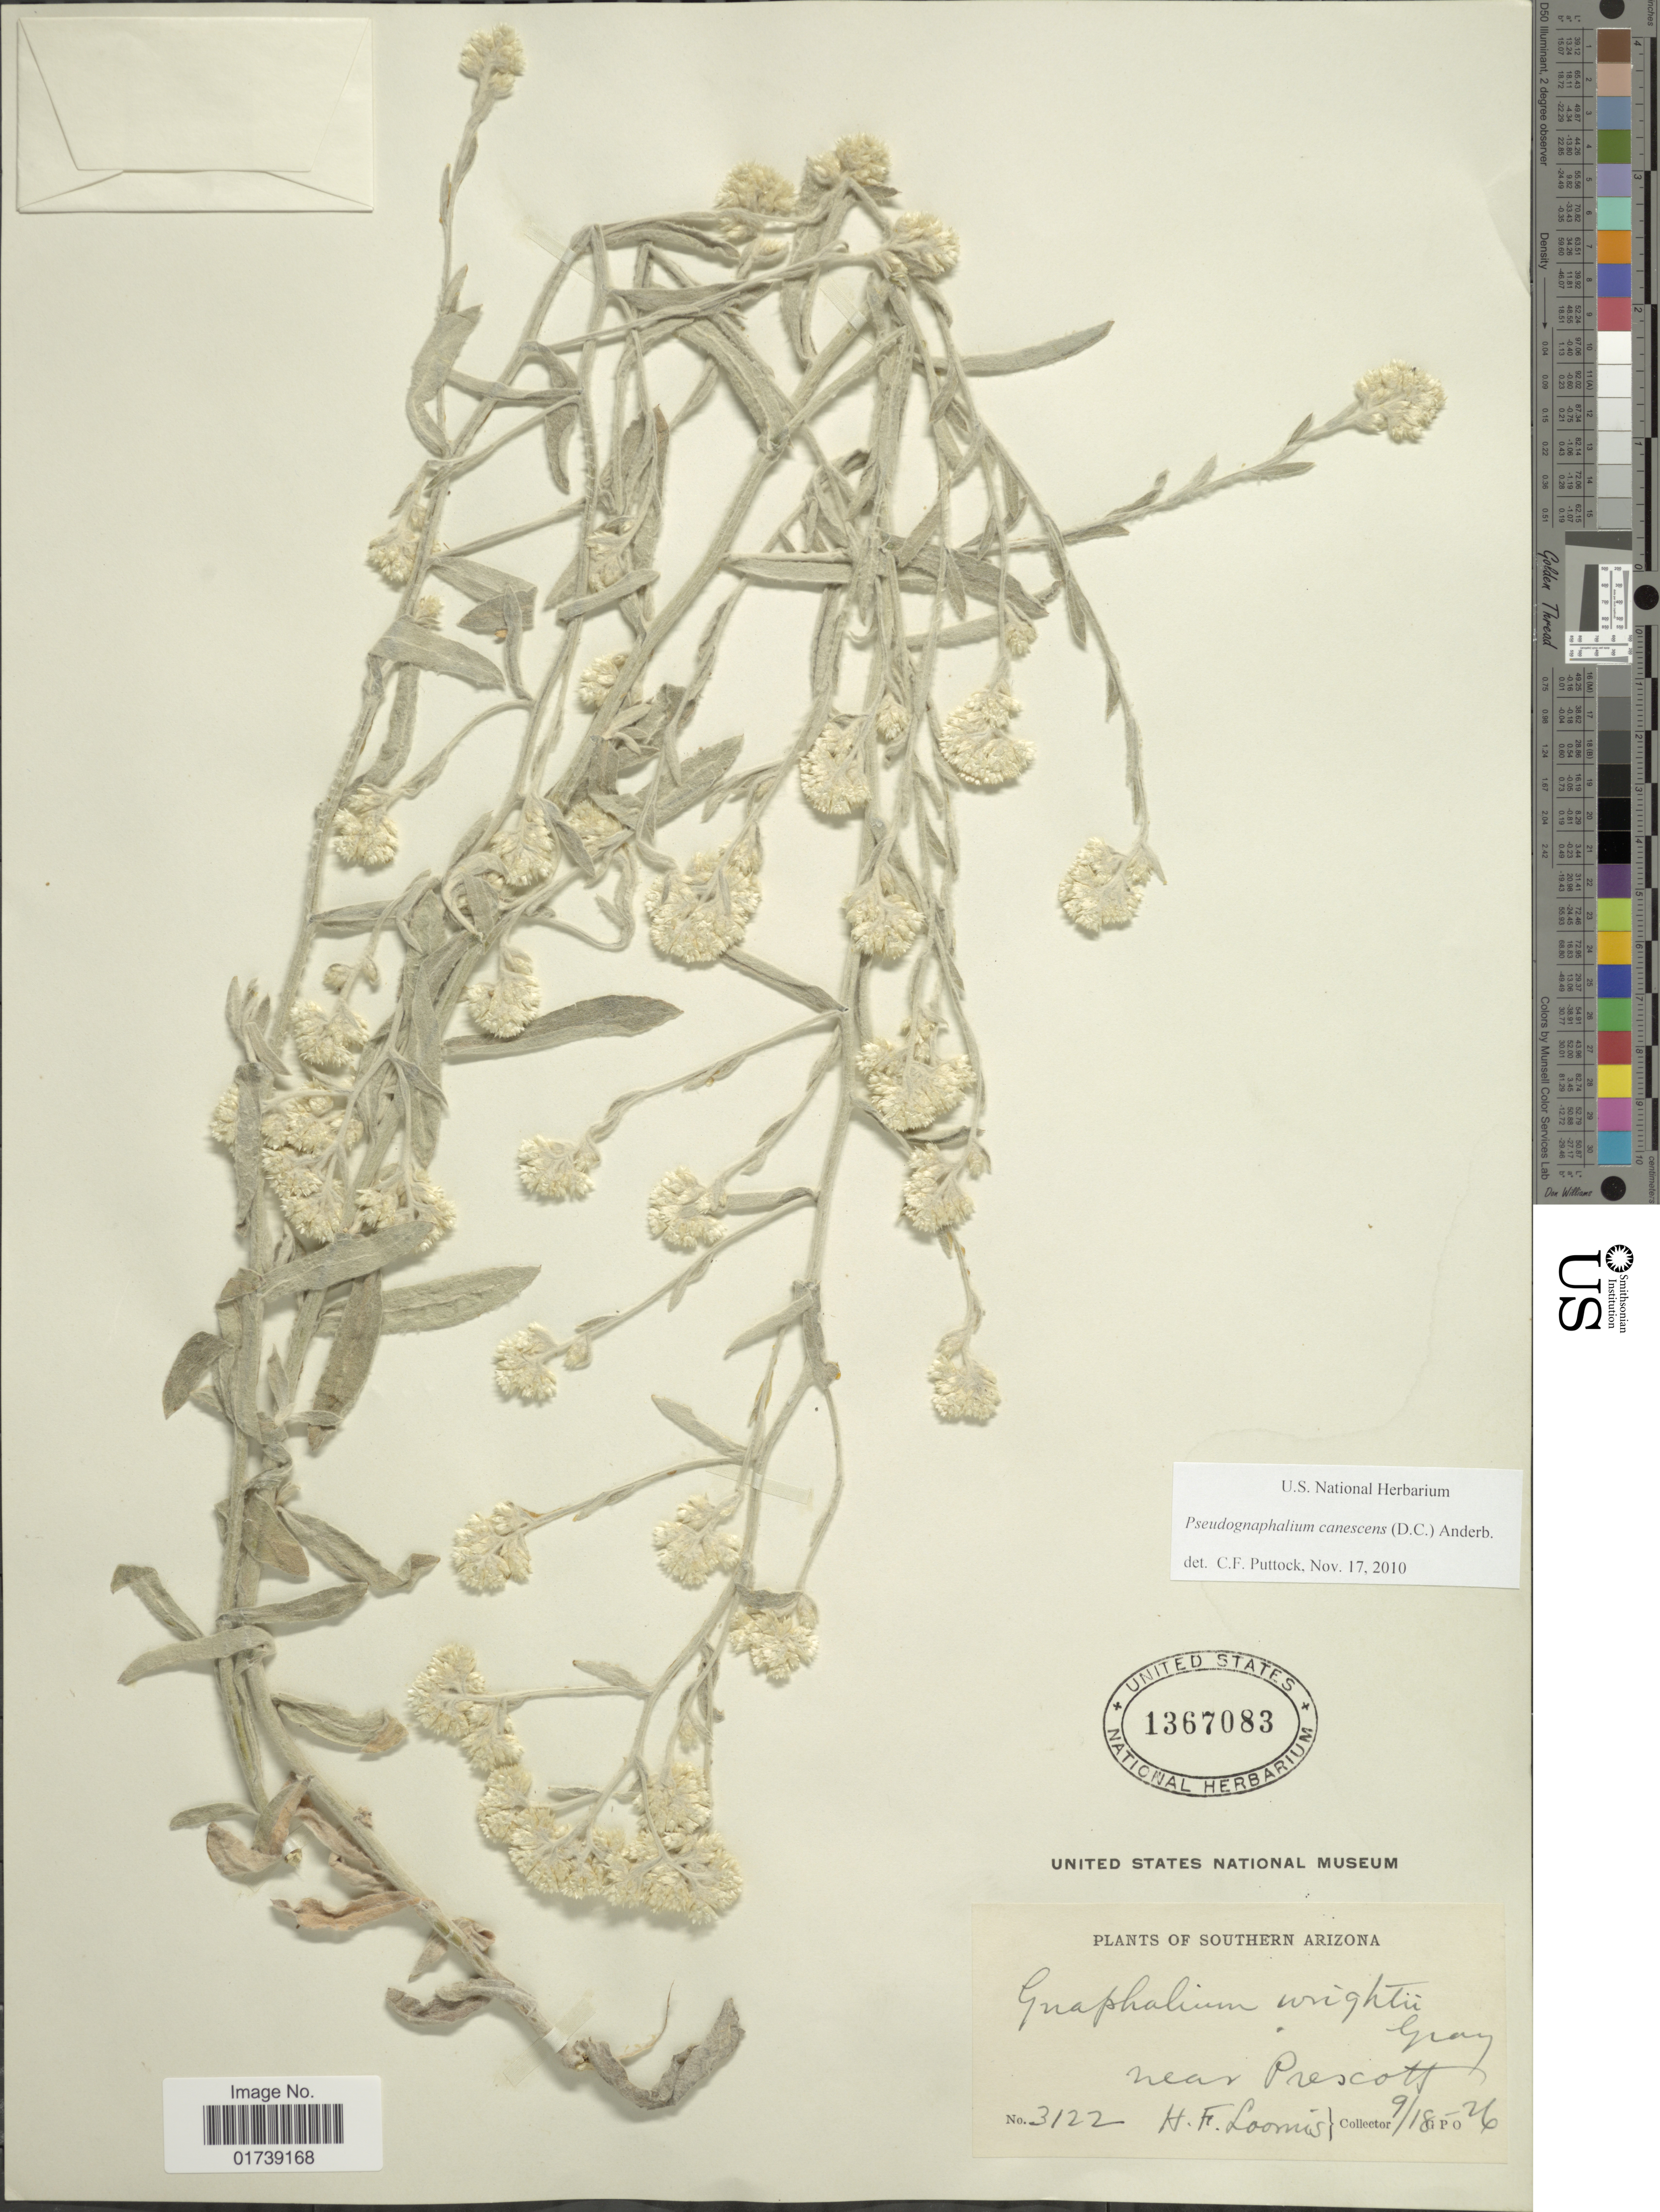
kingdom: Plantae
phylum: Tracheophyta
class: Magnoliopsida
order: Asterales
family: Asteraceae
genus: Pseudognaphalium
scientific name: Pseudognaphalium canescens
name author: (DC.) Anderb.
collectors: H. F. Loomis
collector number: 3122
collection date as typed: Transcribed d/m/y: 18/9/26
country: United States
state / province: Arizona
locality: Southern Arizona, near Prescott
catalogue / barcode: US 1367083